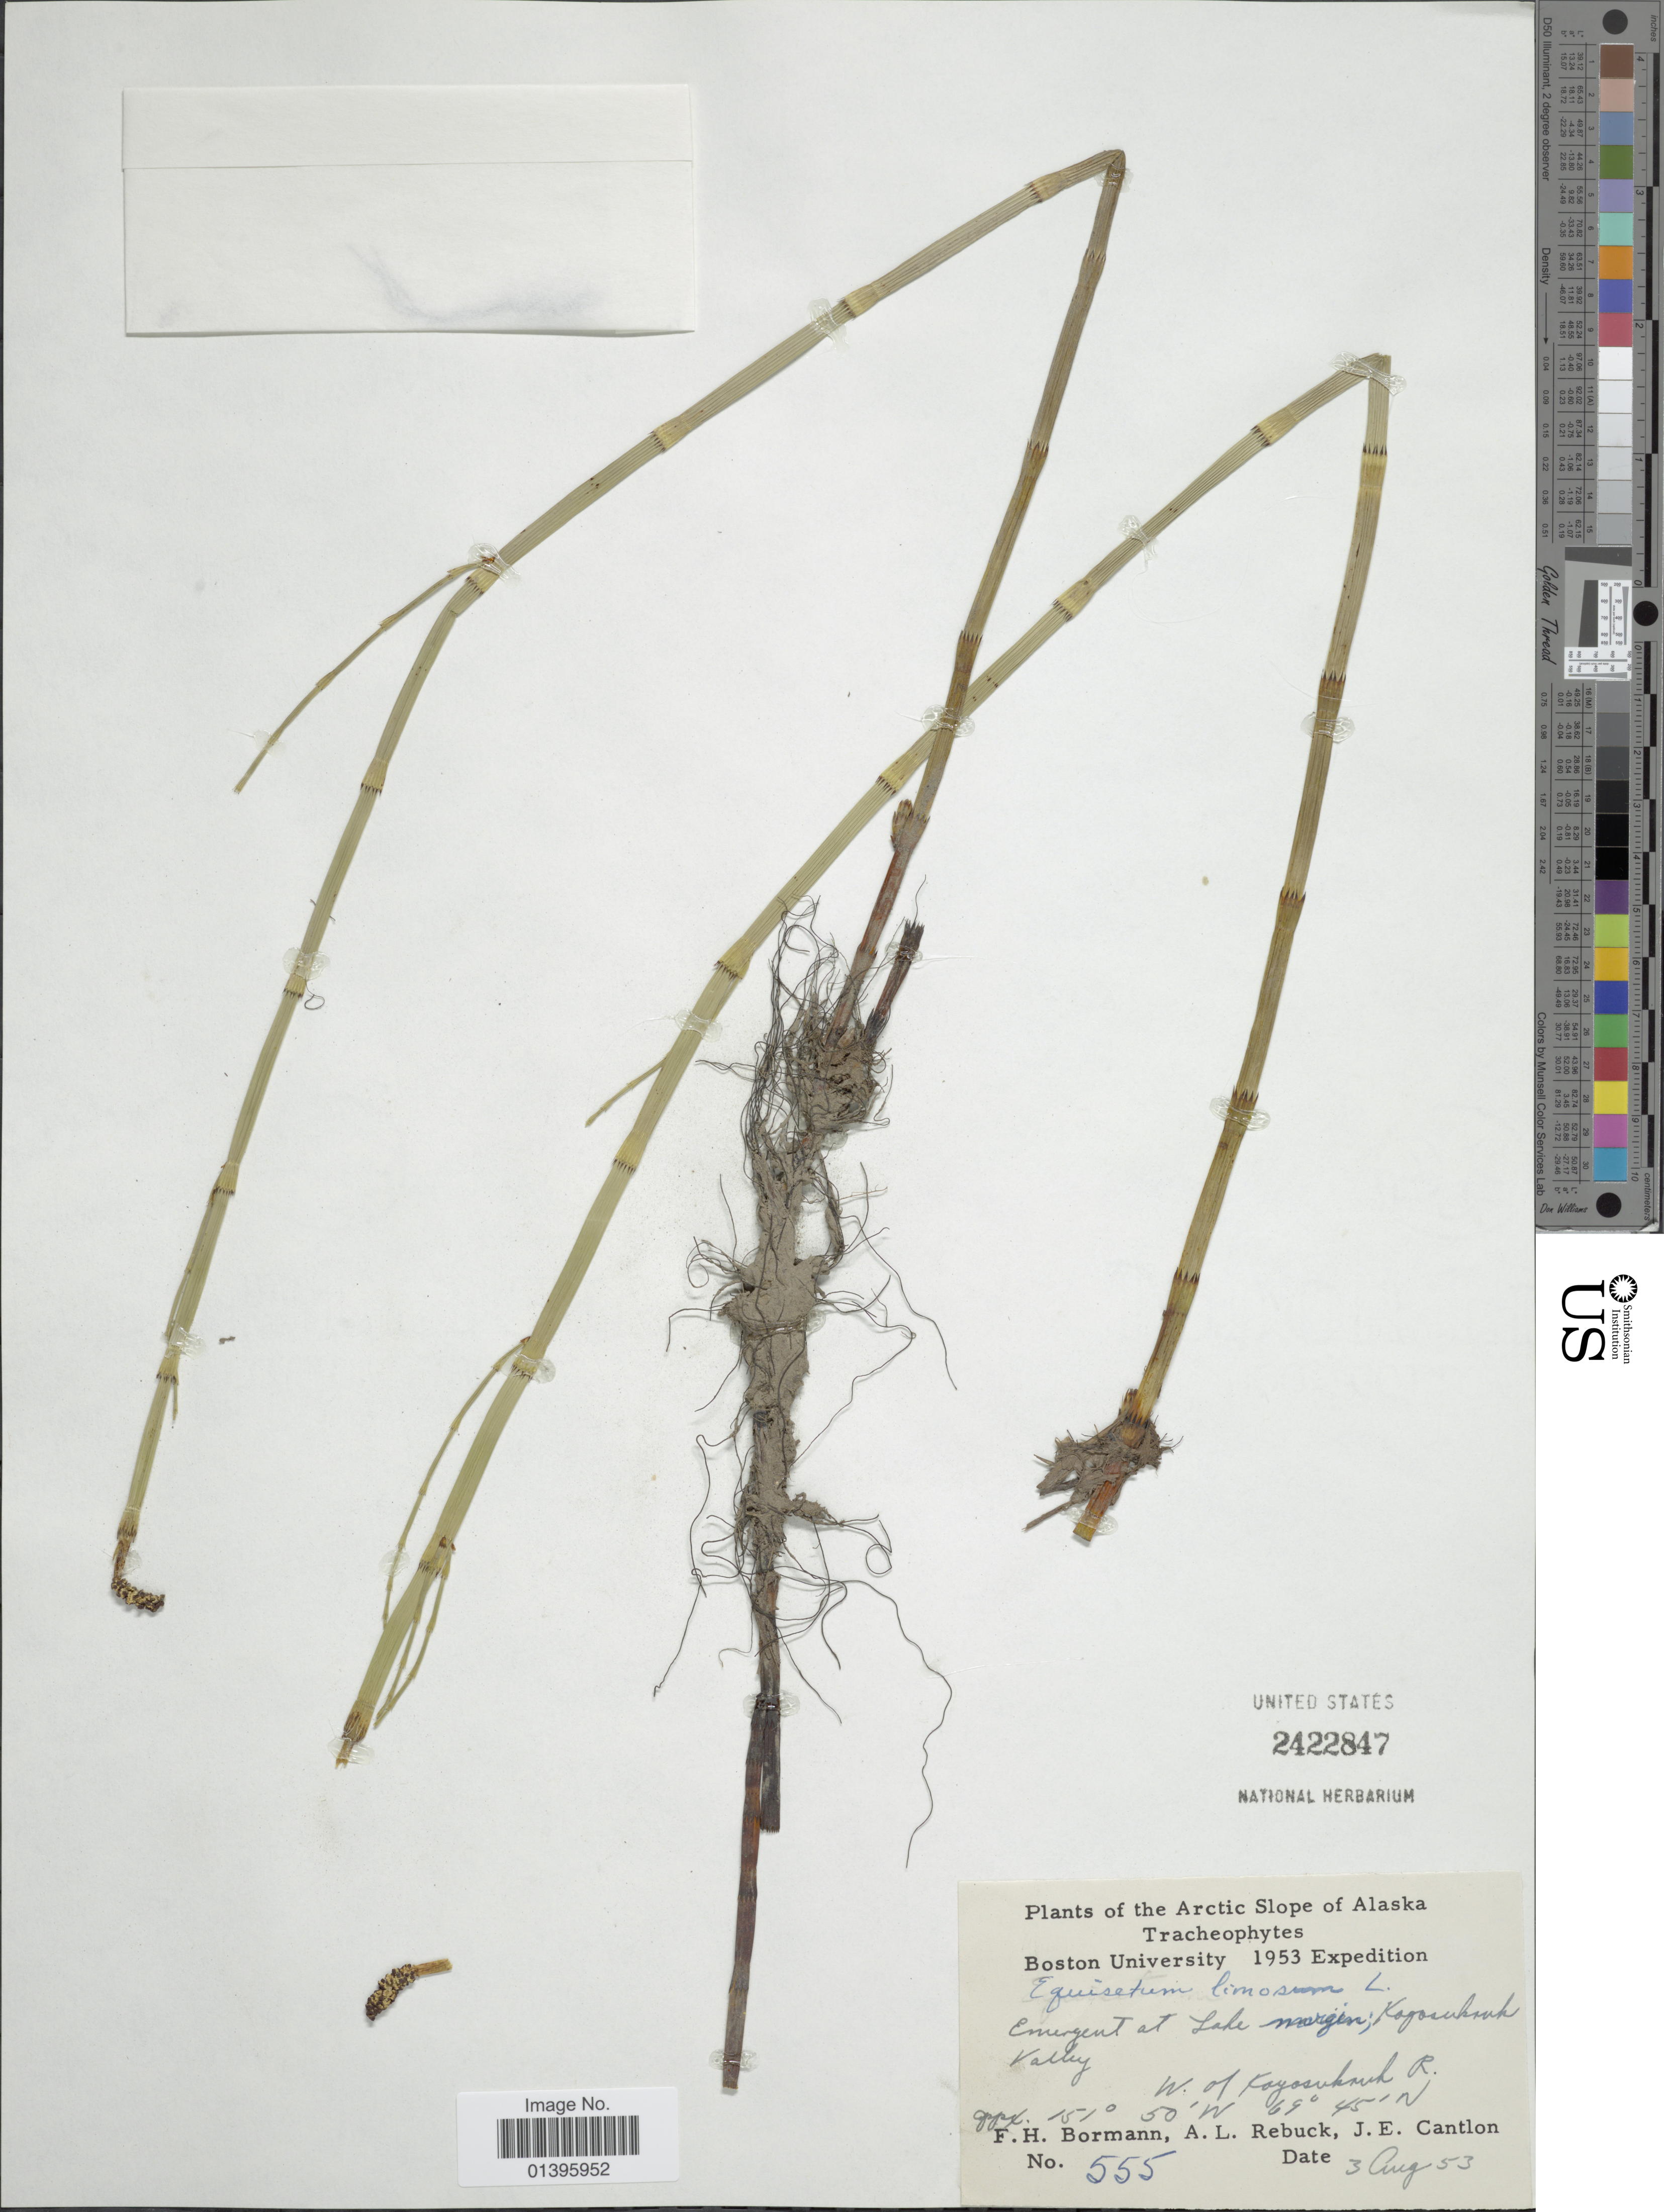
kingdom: Plantae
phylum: Tracheophyta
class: Polypodiopsida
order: Equisetales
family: Equisetaceae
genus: Equisetum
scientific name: Equisetum fluviatile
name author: L.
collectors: F. Bormann, A. Rebuck & J. Cantlon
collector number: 555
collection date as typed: Transcribed d/m/y: 3/8/53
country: United States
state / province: Alaska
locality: Arctic Slope. Emergent at Lake margin; Kogosukruk Valley, W. of Kogosukruk R.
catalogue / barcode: US 2422847